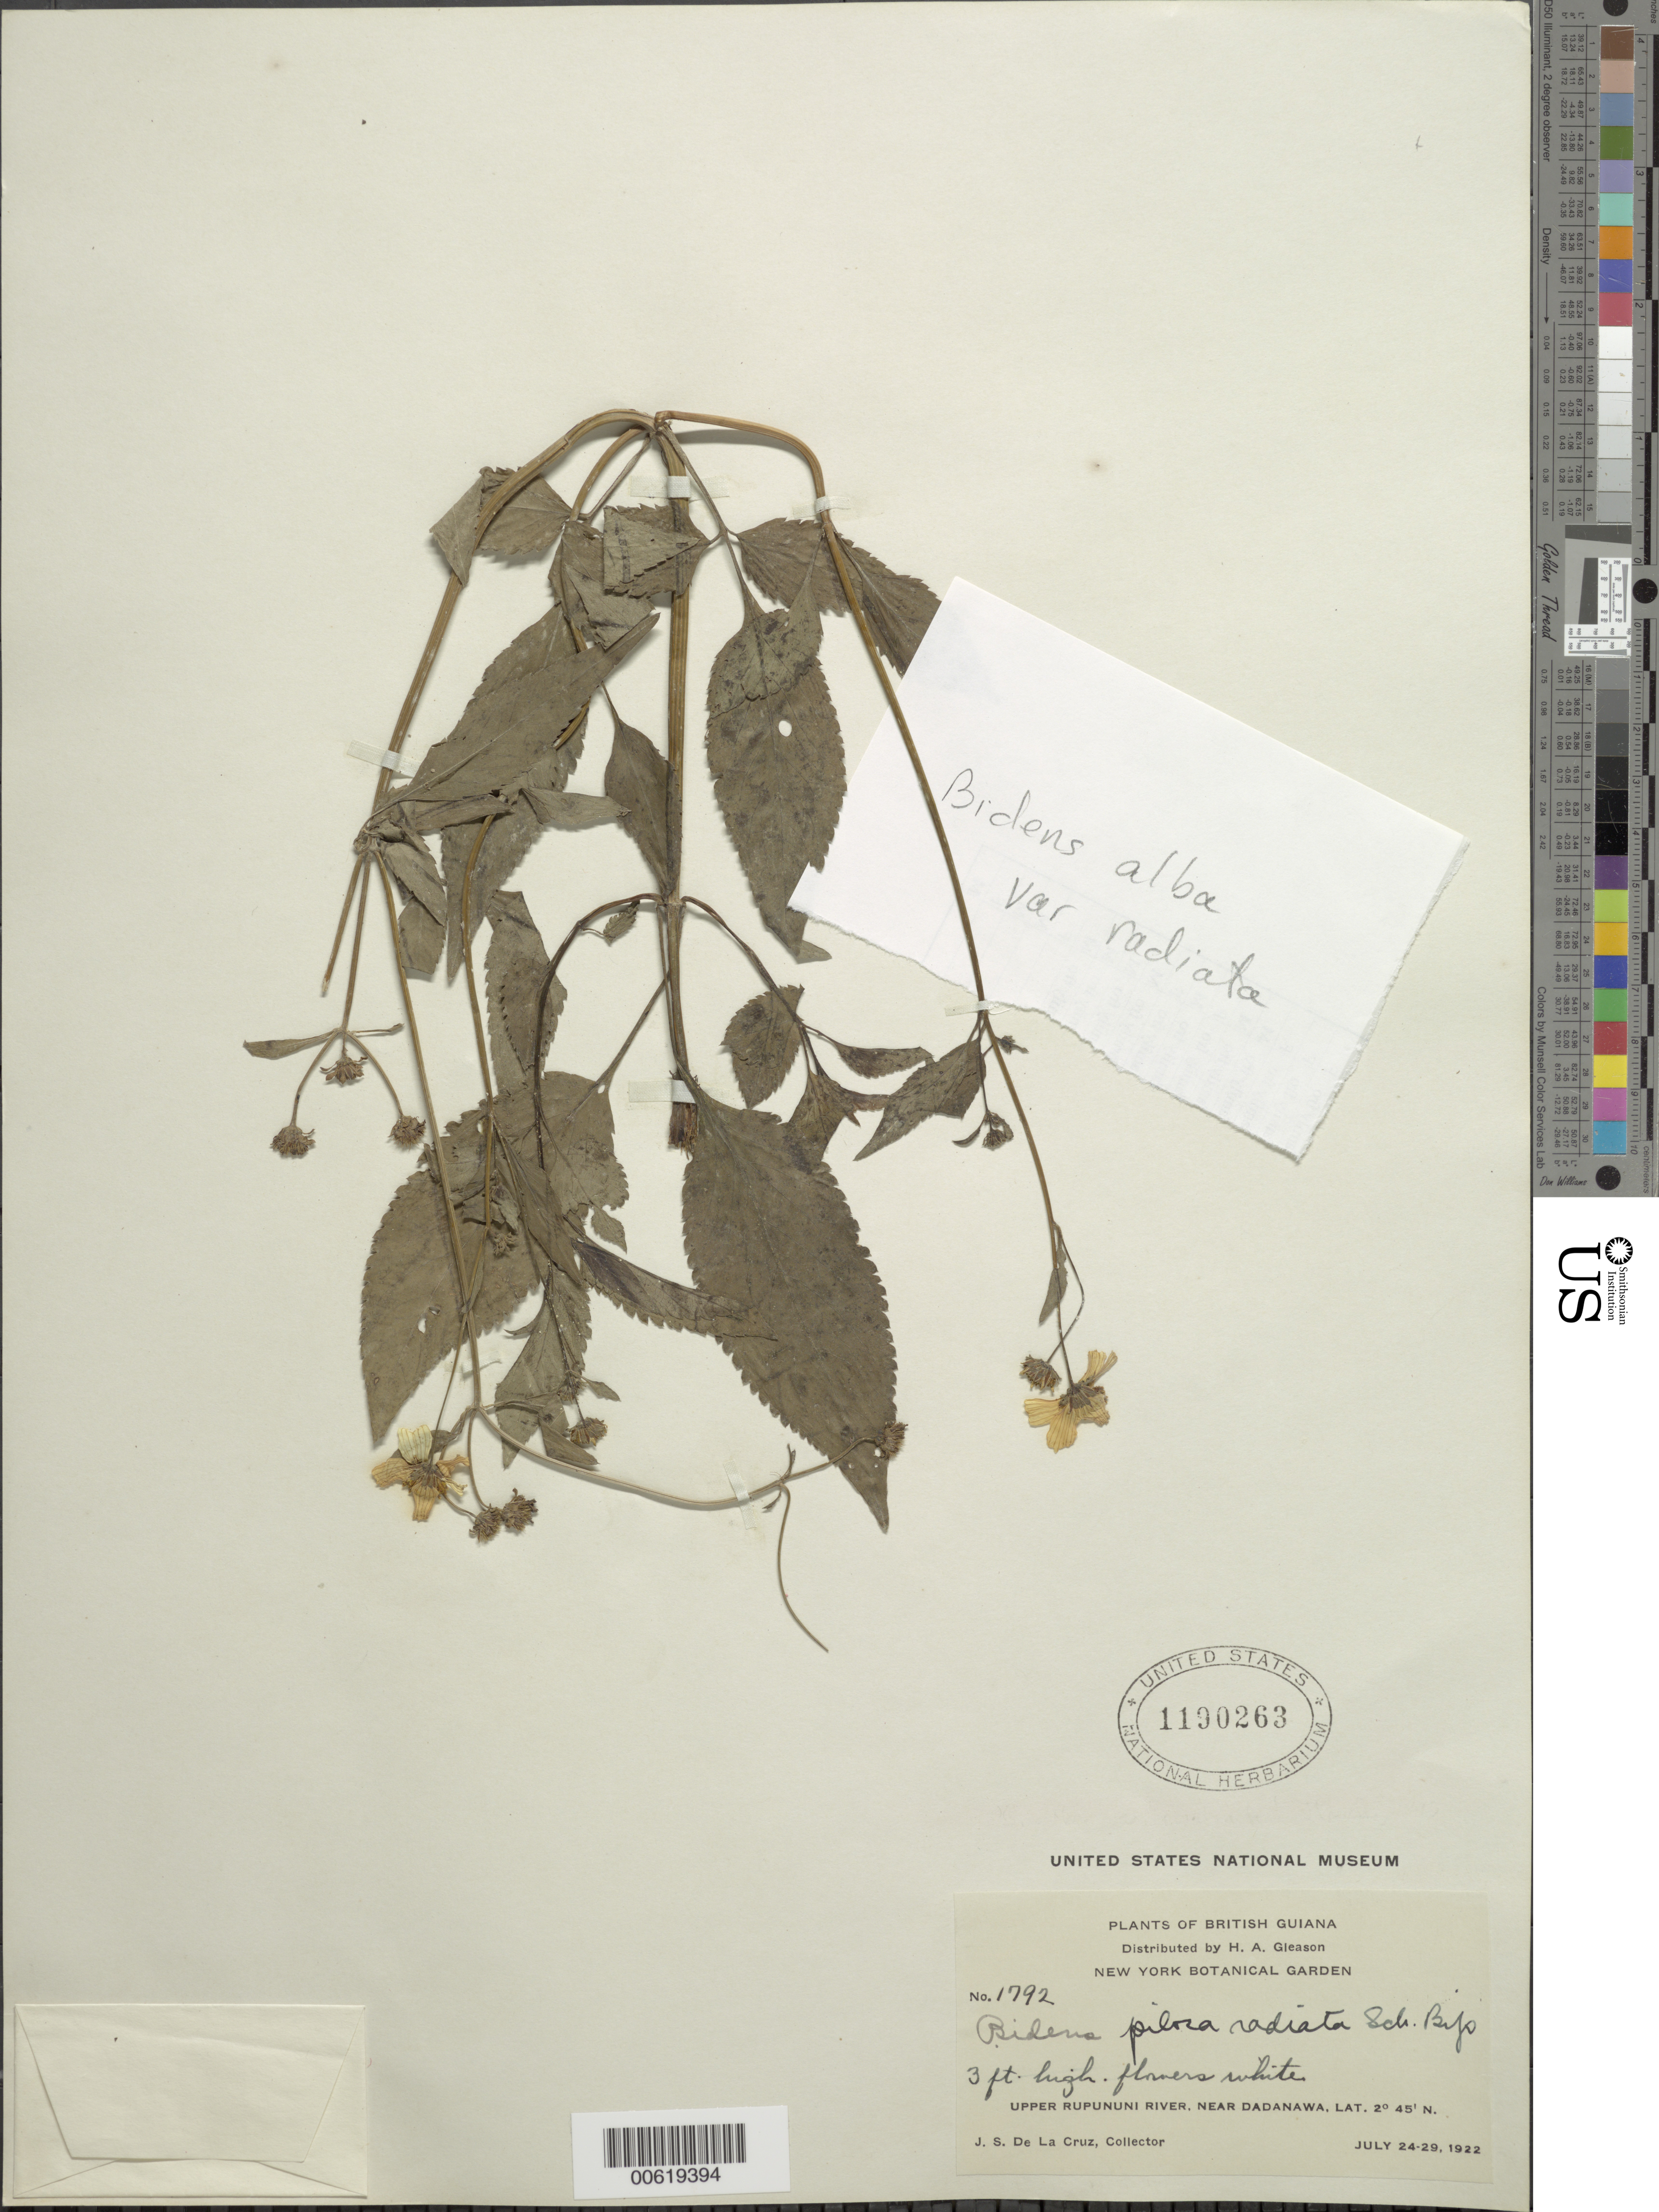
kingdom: Plantae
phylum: Tracheophyta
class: Magnoliopsida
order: Asterales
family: Asteraceae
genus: Bidens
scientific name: Bidens pilosa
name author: L.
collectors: J. S. de la Cruz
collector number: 1792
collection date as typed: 24-Jul-22 to 29-Jul-22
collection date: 1922-07-24/1922-07-29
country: Guyana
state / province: U. Takutu-U. Essequibo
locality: Dadanawa, near, upper Rupununi R.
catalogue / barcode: US 1190263